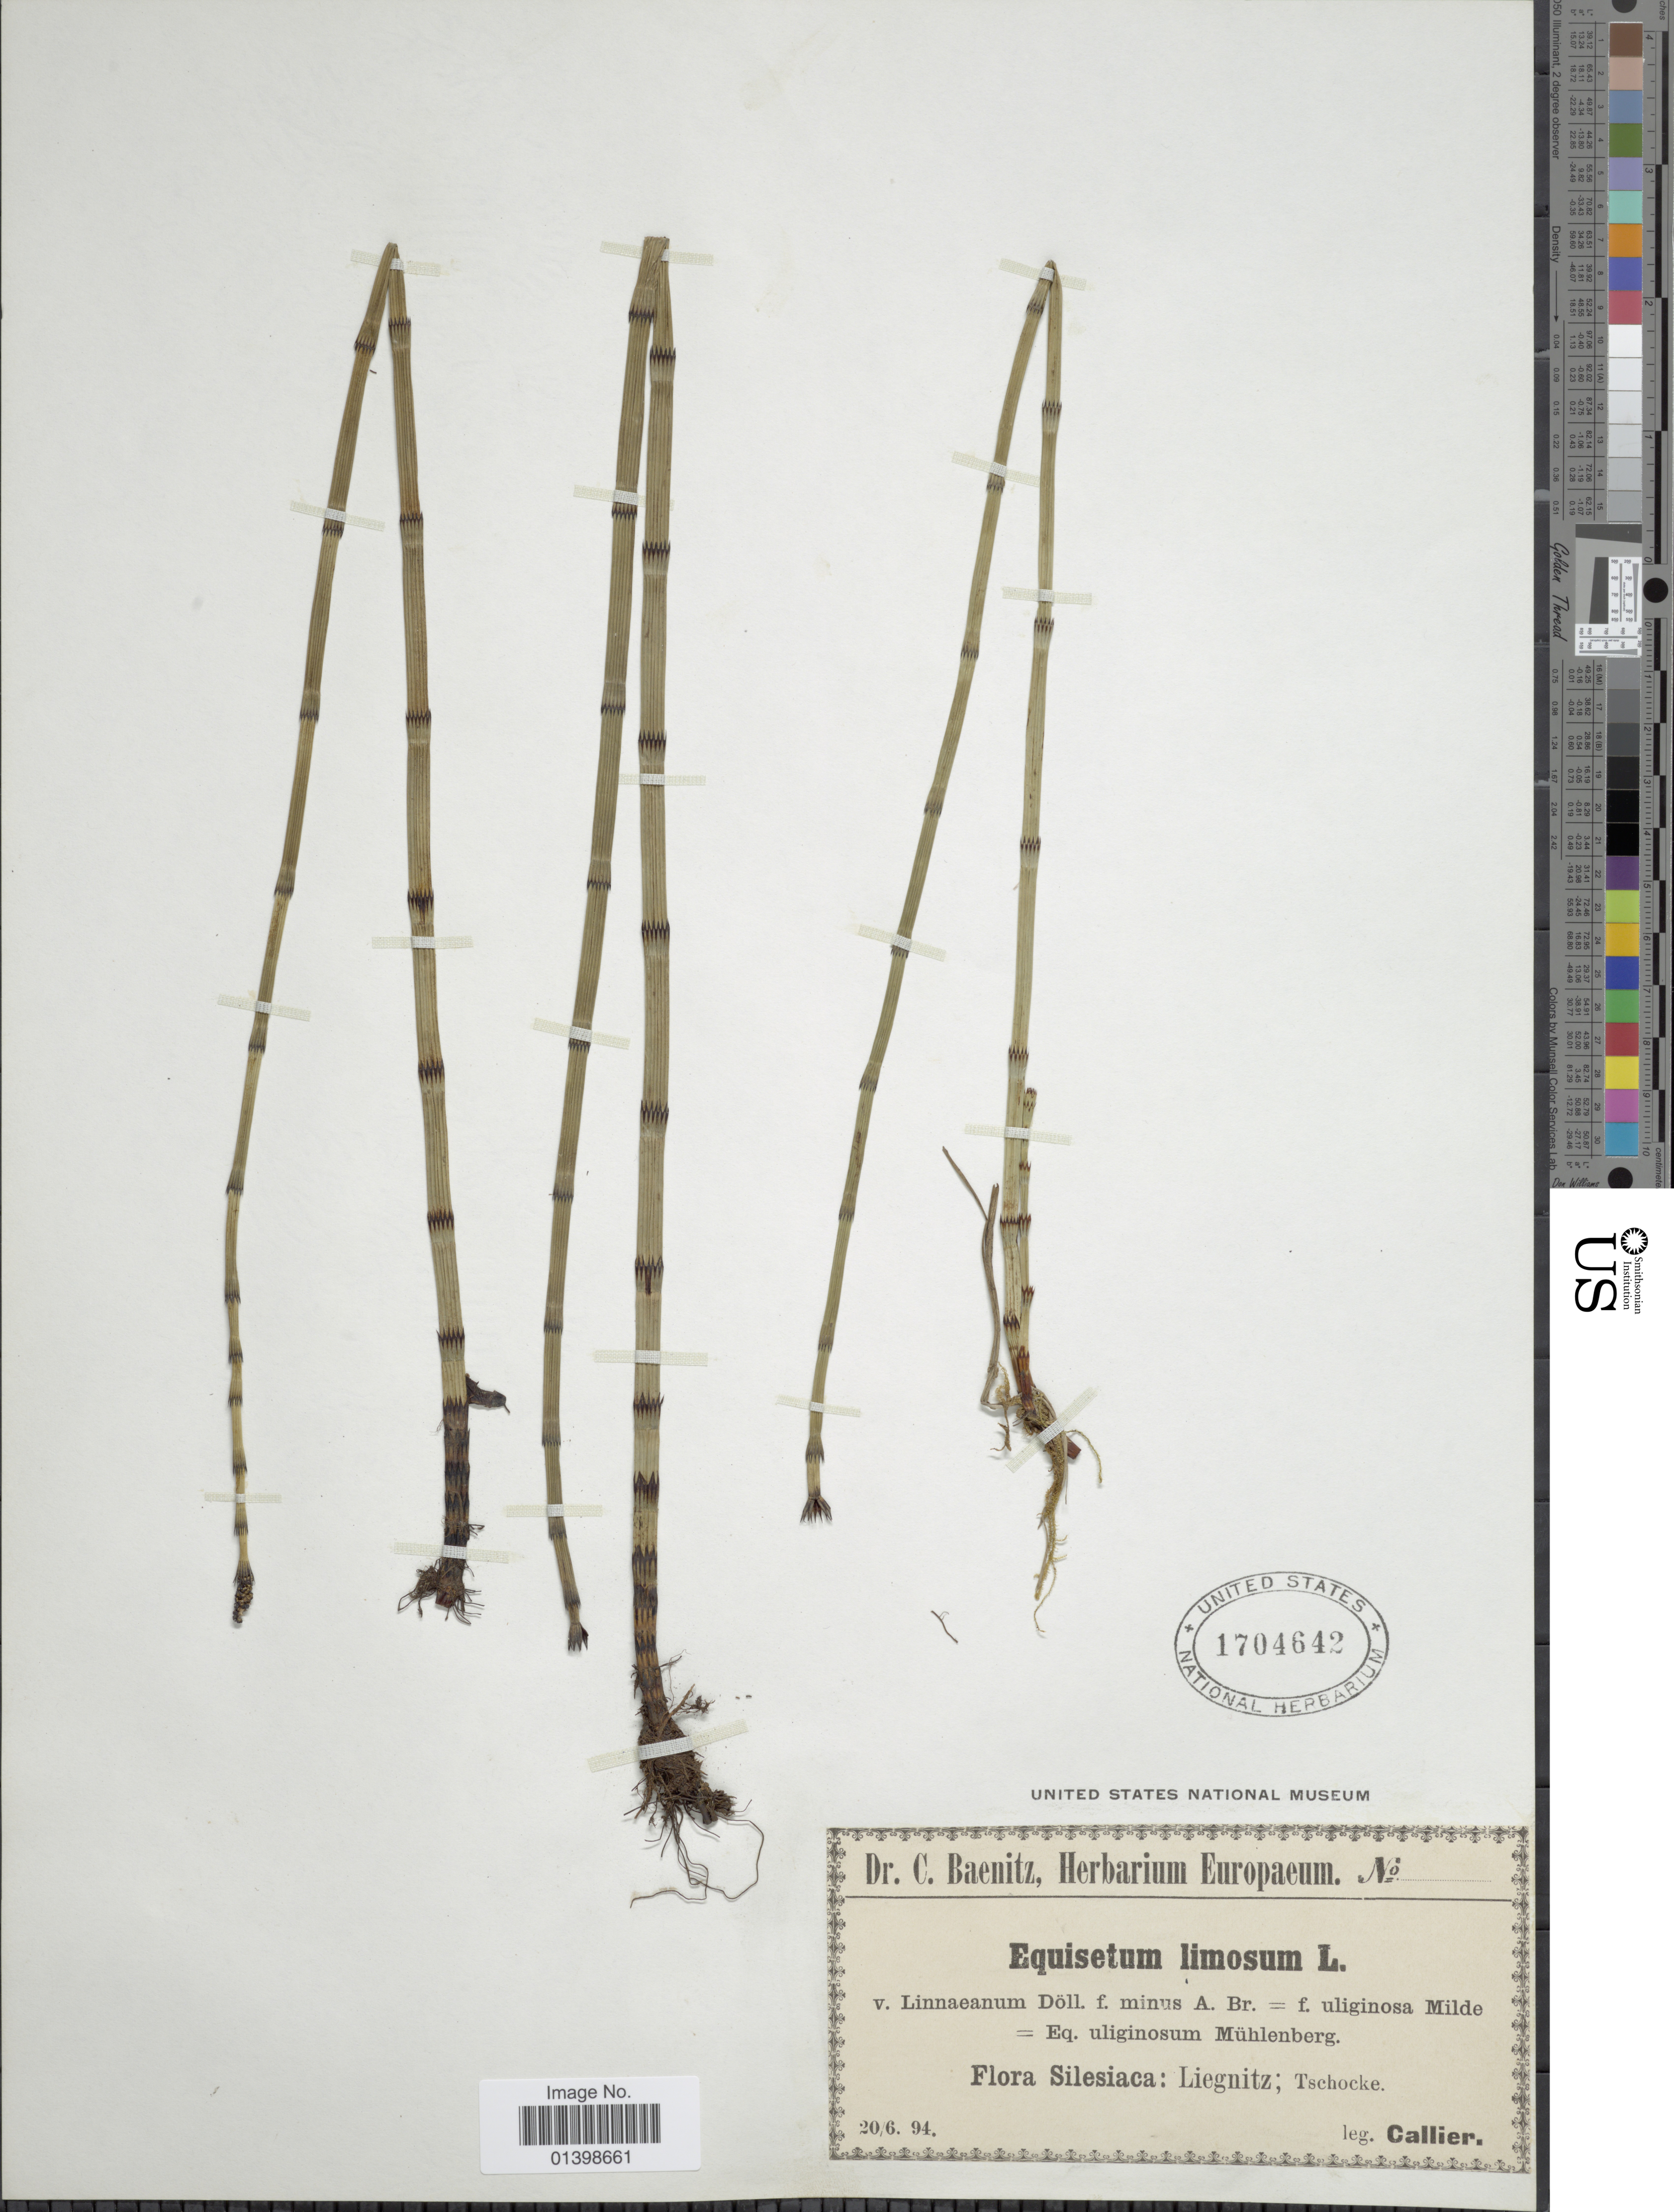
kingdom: Plantae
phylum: Tracheophyta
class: Polypodiopsida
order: Equisetales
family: Equisetaceae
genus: Equisetum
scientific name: Equisetum fluviatile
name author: L.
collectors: -- Callier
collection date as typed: Transcribed d/m/y: 20/6/94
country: Poland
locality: Silesiaca: Liegnitz; Tschocke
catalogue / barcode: US 1704642